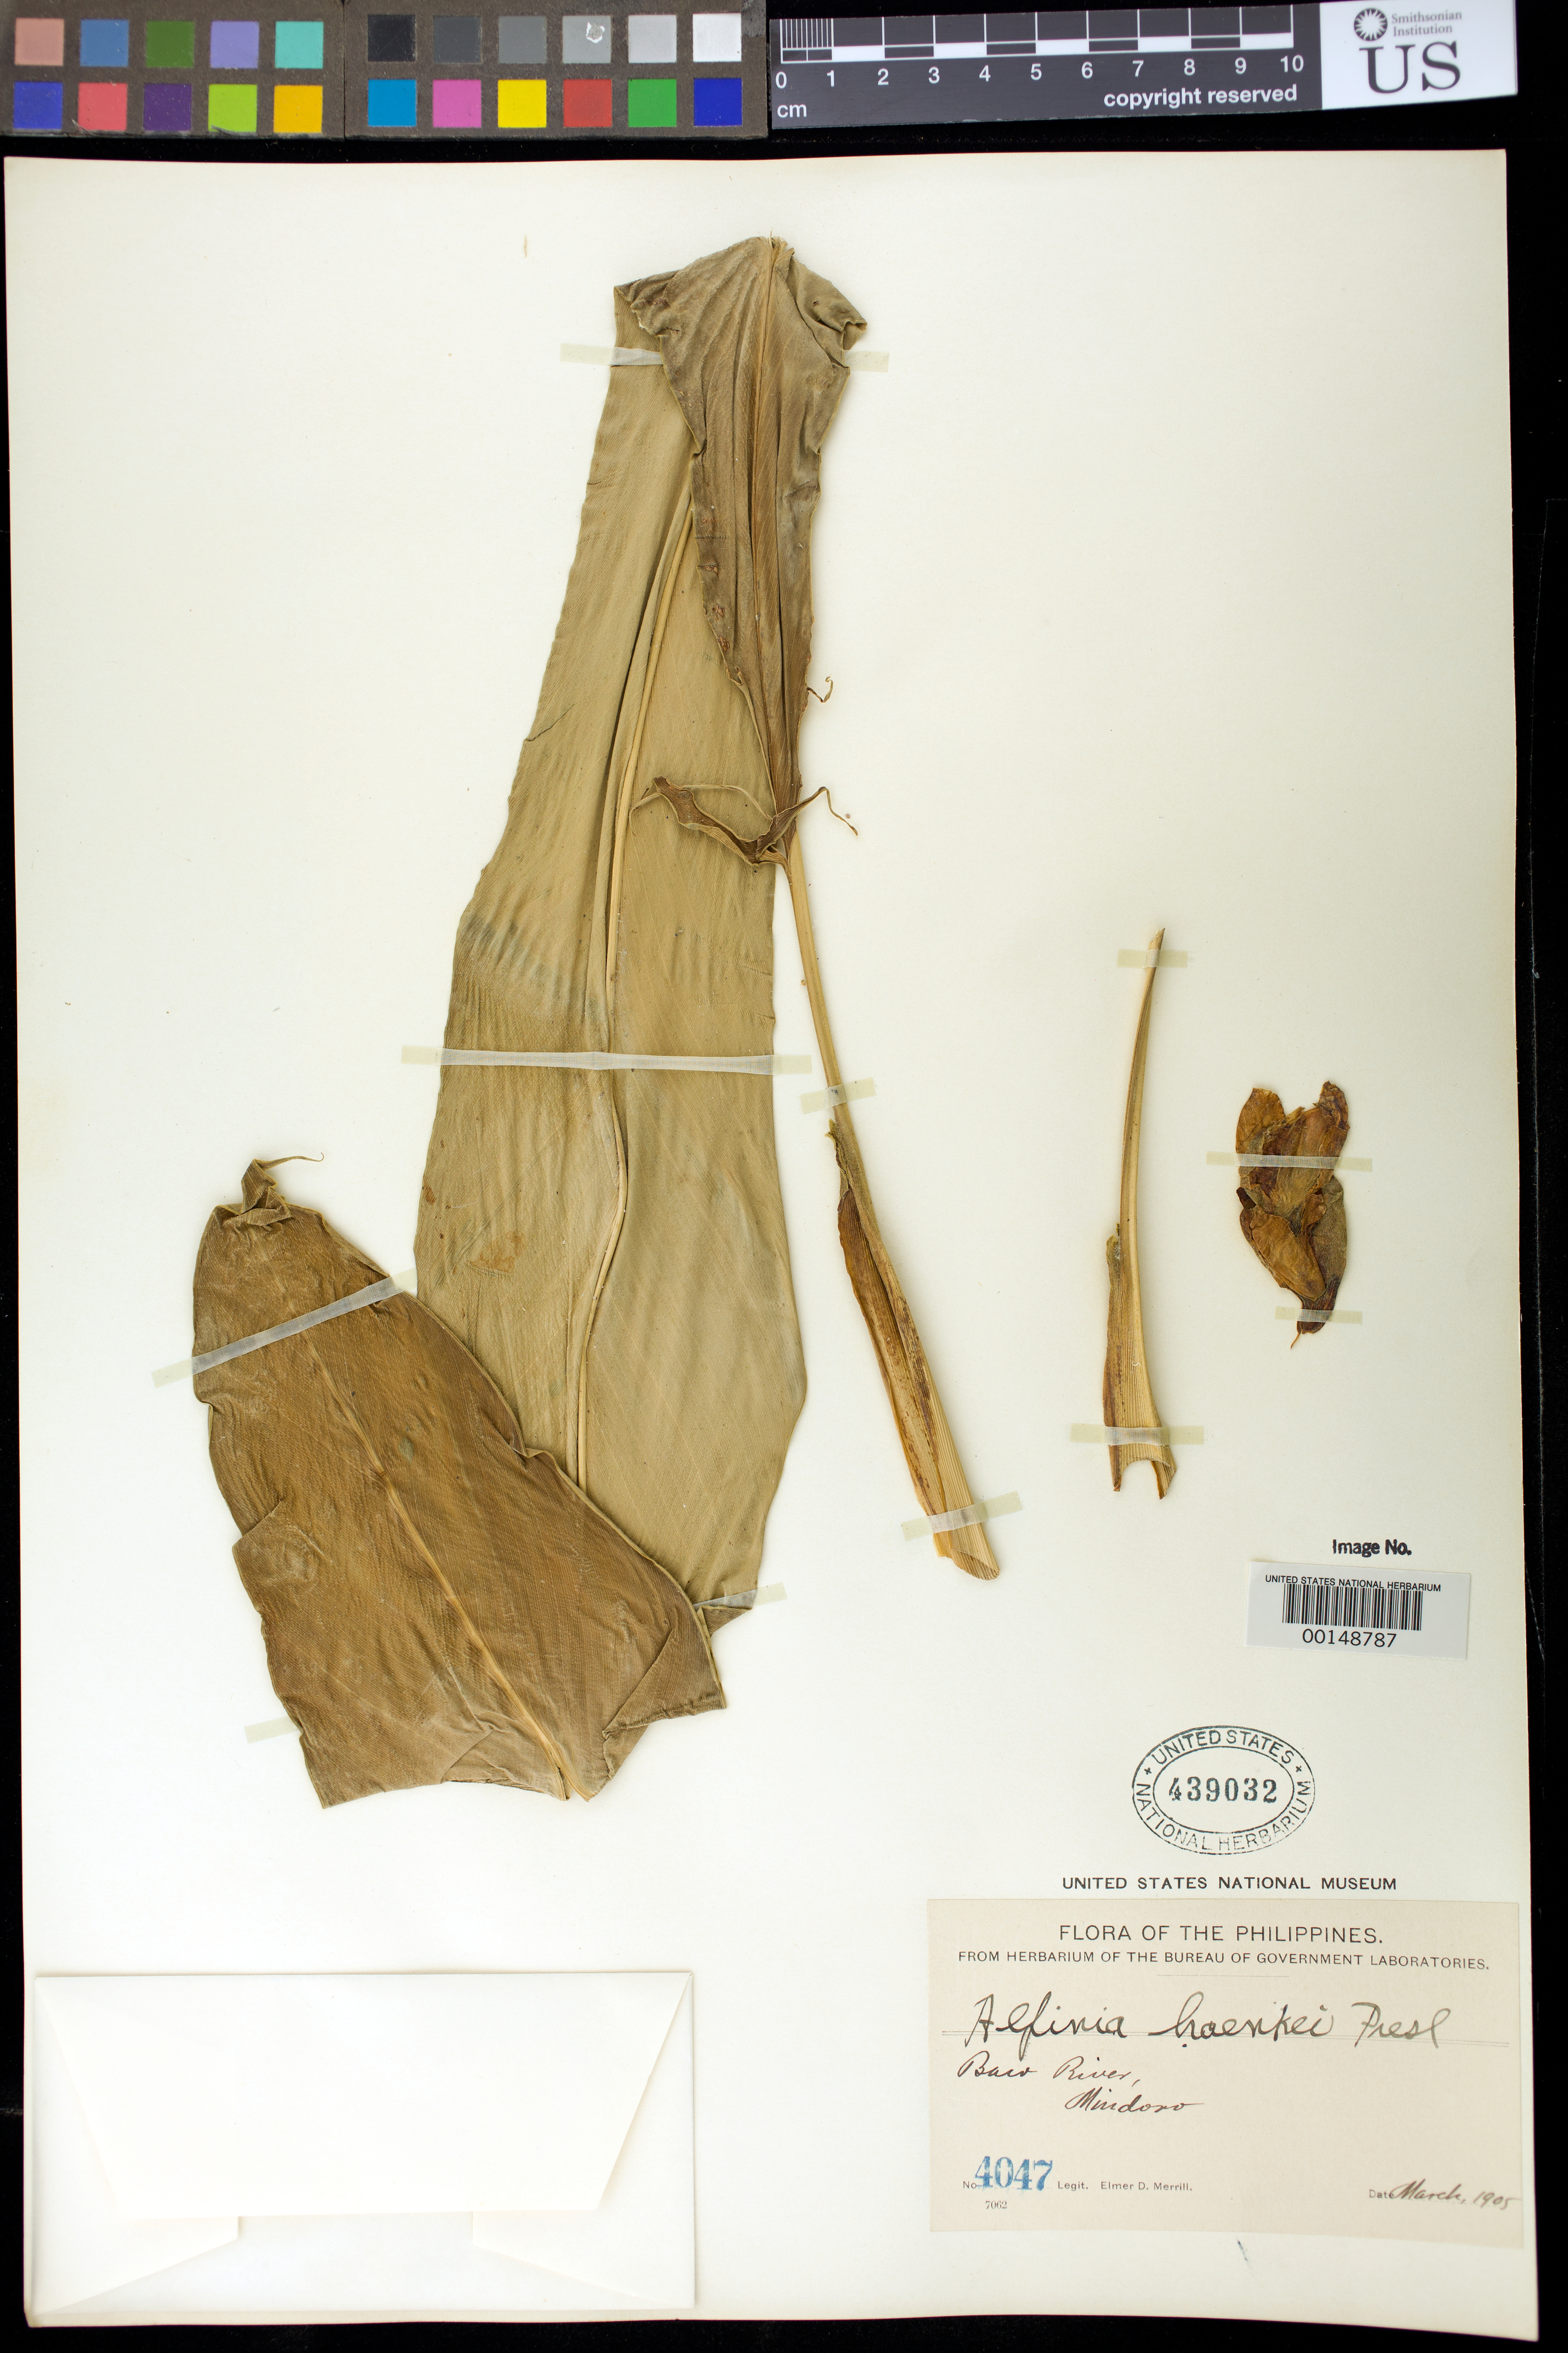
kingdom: Plantae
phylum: Tracheophyta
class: Liliopsida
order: Zingiberales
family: Zingiberaceae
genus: Alpinia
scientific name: Alpinia haenkei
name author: C. Presl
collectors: E. D. Merrill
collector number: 4047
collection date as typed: Mar 1905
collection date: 1905-03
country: Philippines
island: Mindoro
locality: Baco river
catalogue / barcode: US 439032